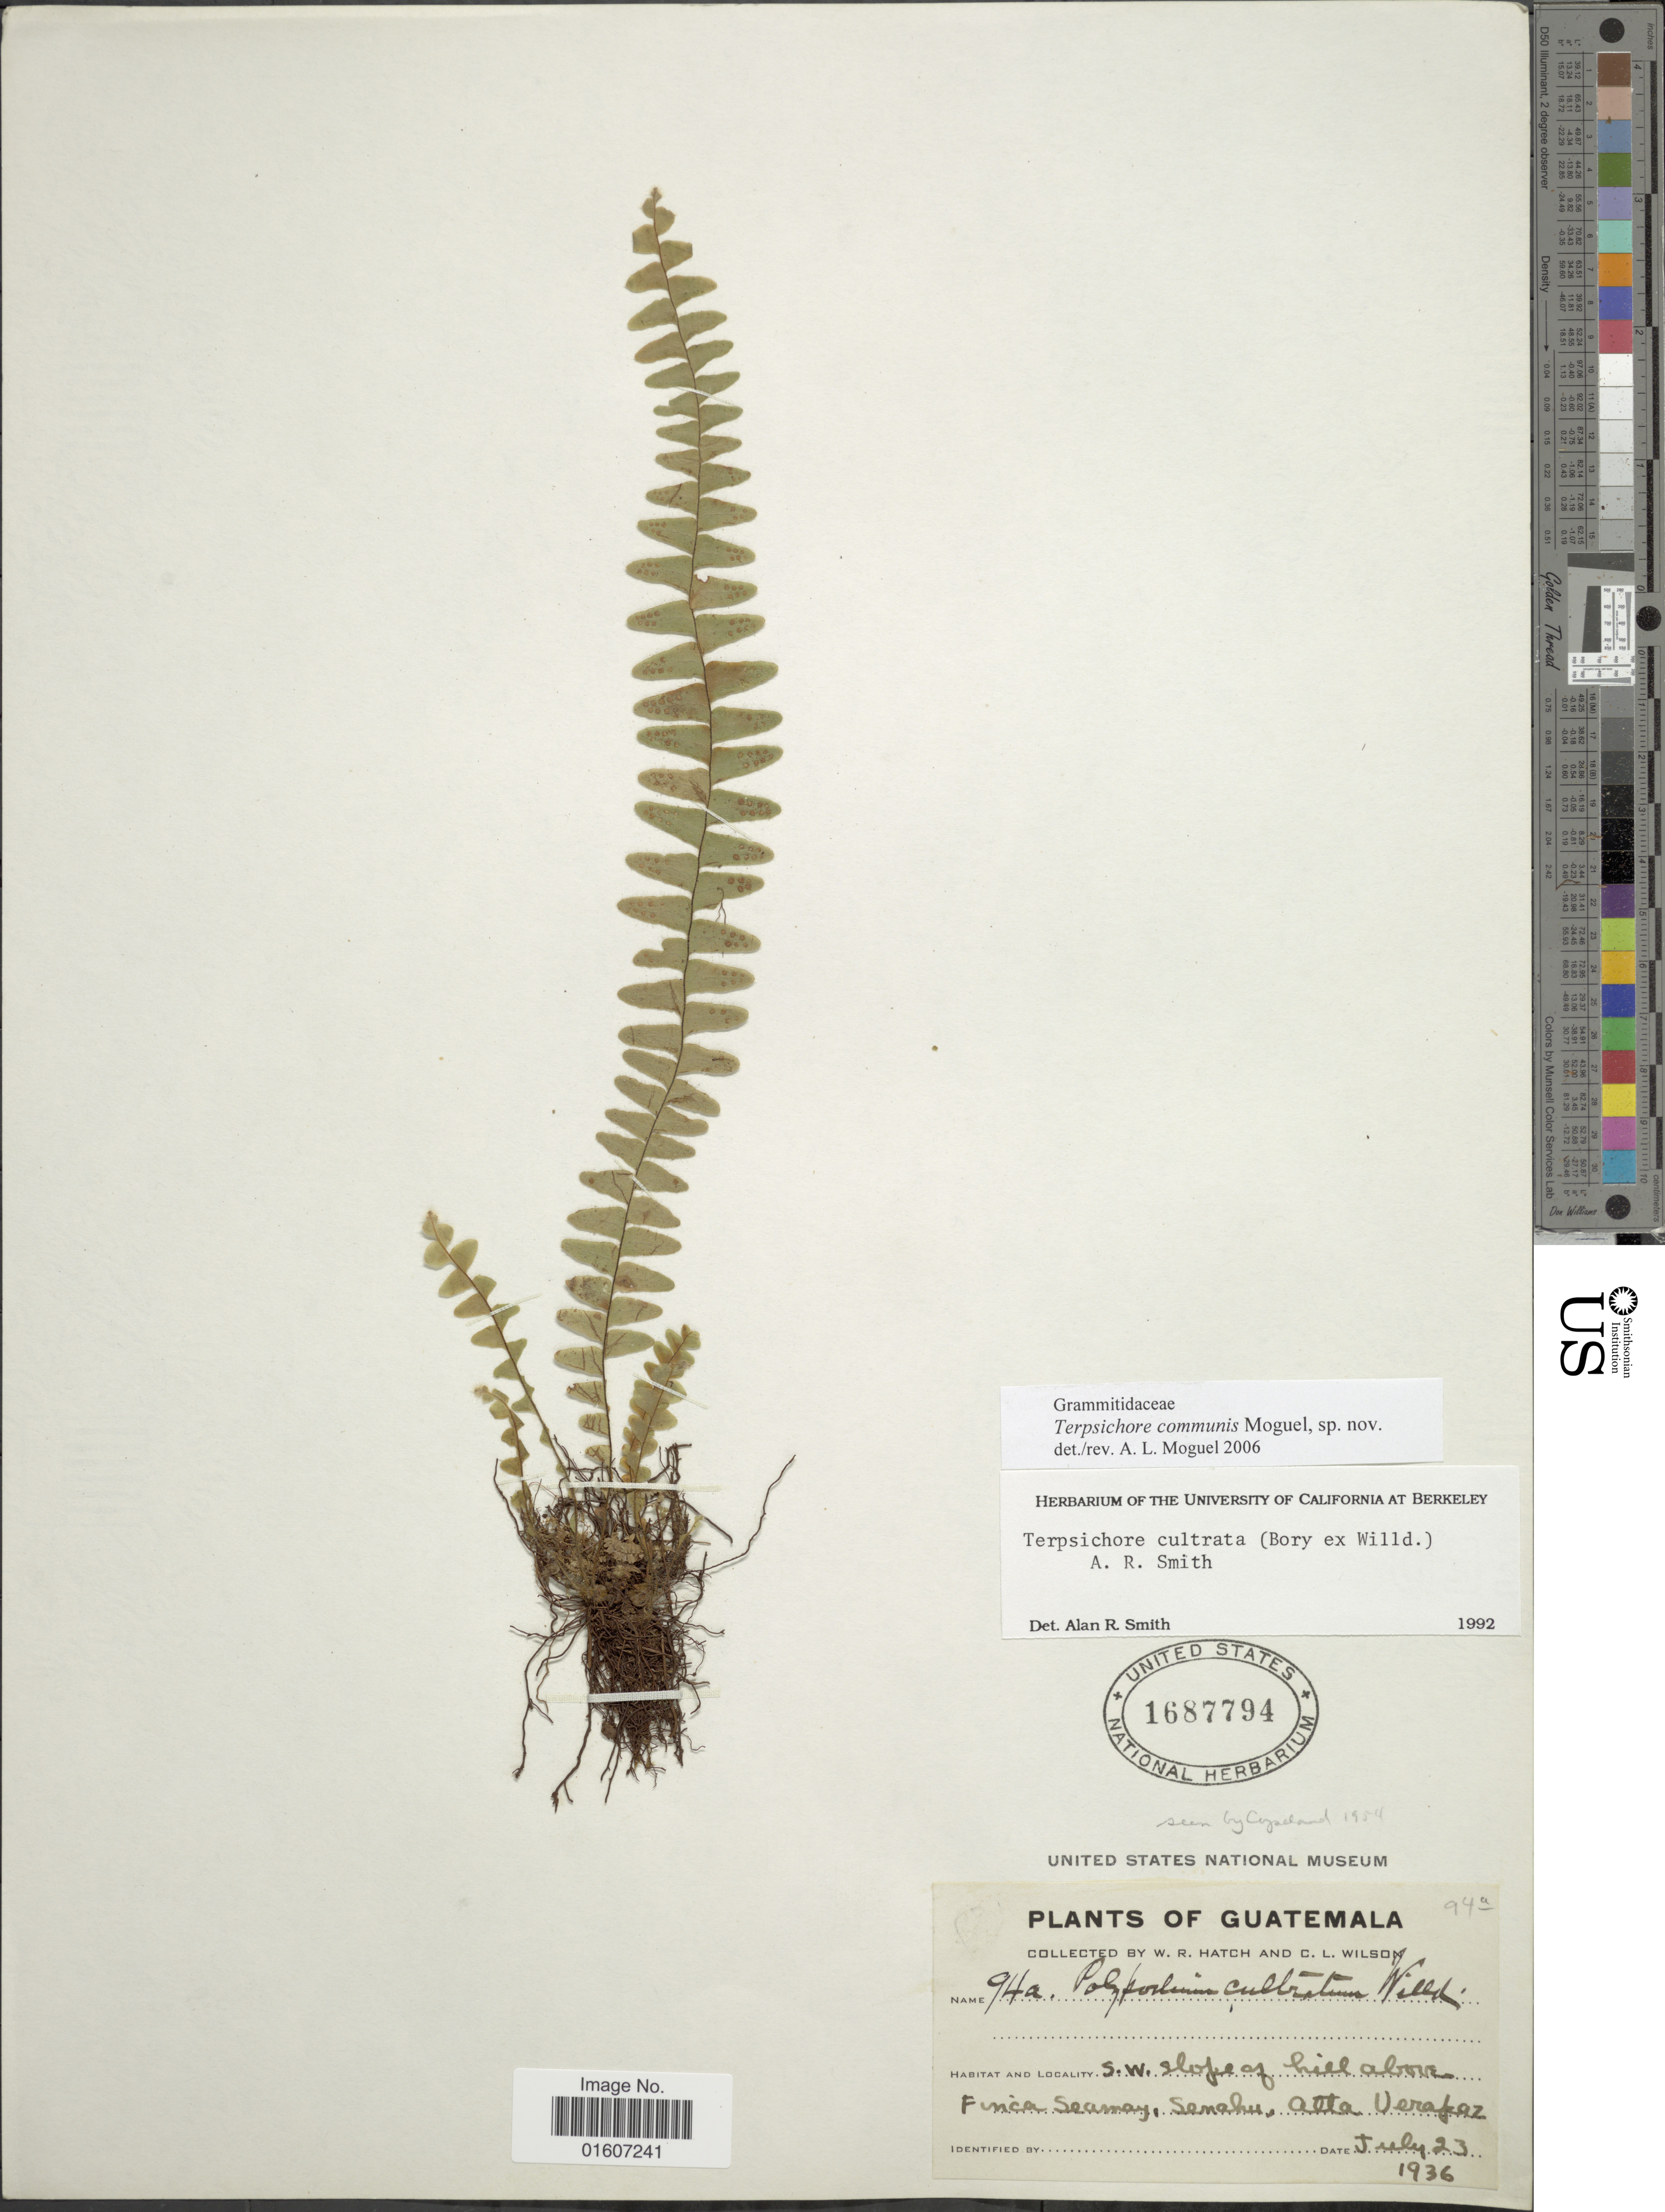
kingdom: Plantae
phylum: Tracheophyta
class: Polypodiopsida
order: Polypodiales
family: Polypodiaceae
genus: Terpsichore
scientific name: Terpsichore communis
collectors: W. Hatch & C. L. Wilson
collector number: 94a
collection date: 1936-07-23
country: Guatemala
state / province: Alta Verapaz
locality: S.w slope of hill above Finca Seamay, Senahu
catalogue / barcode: US 1687794